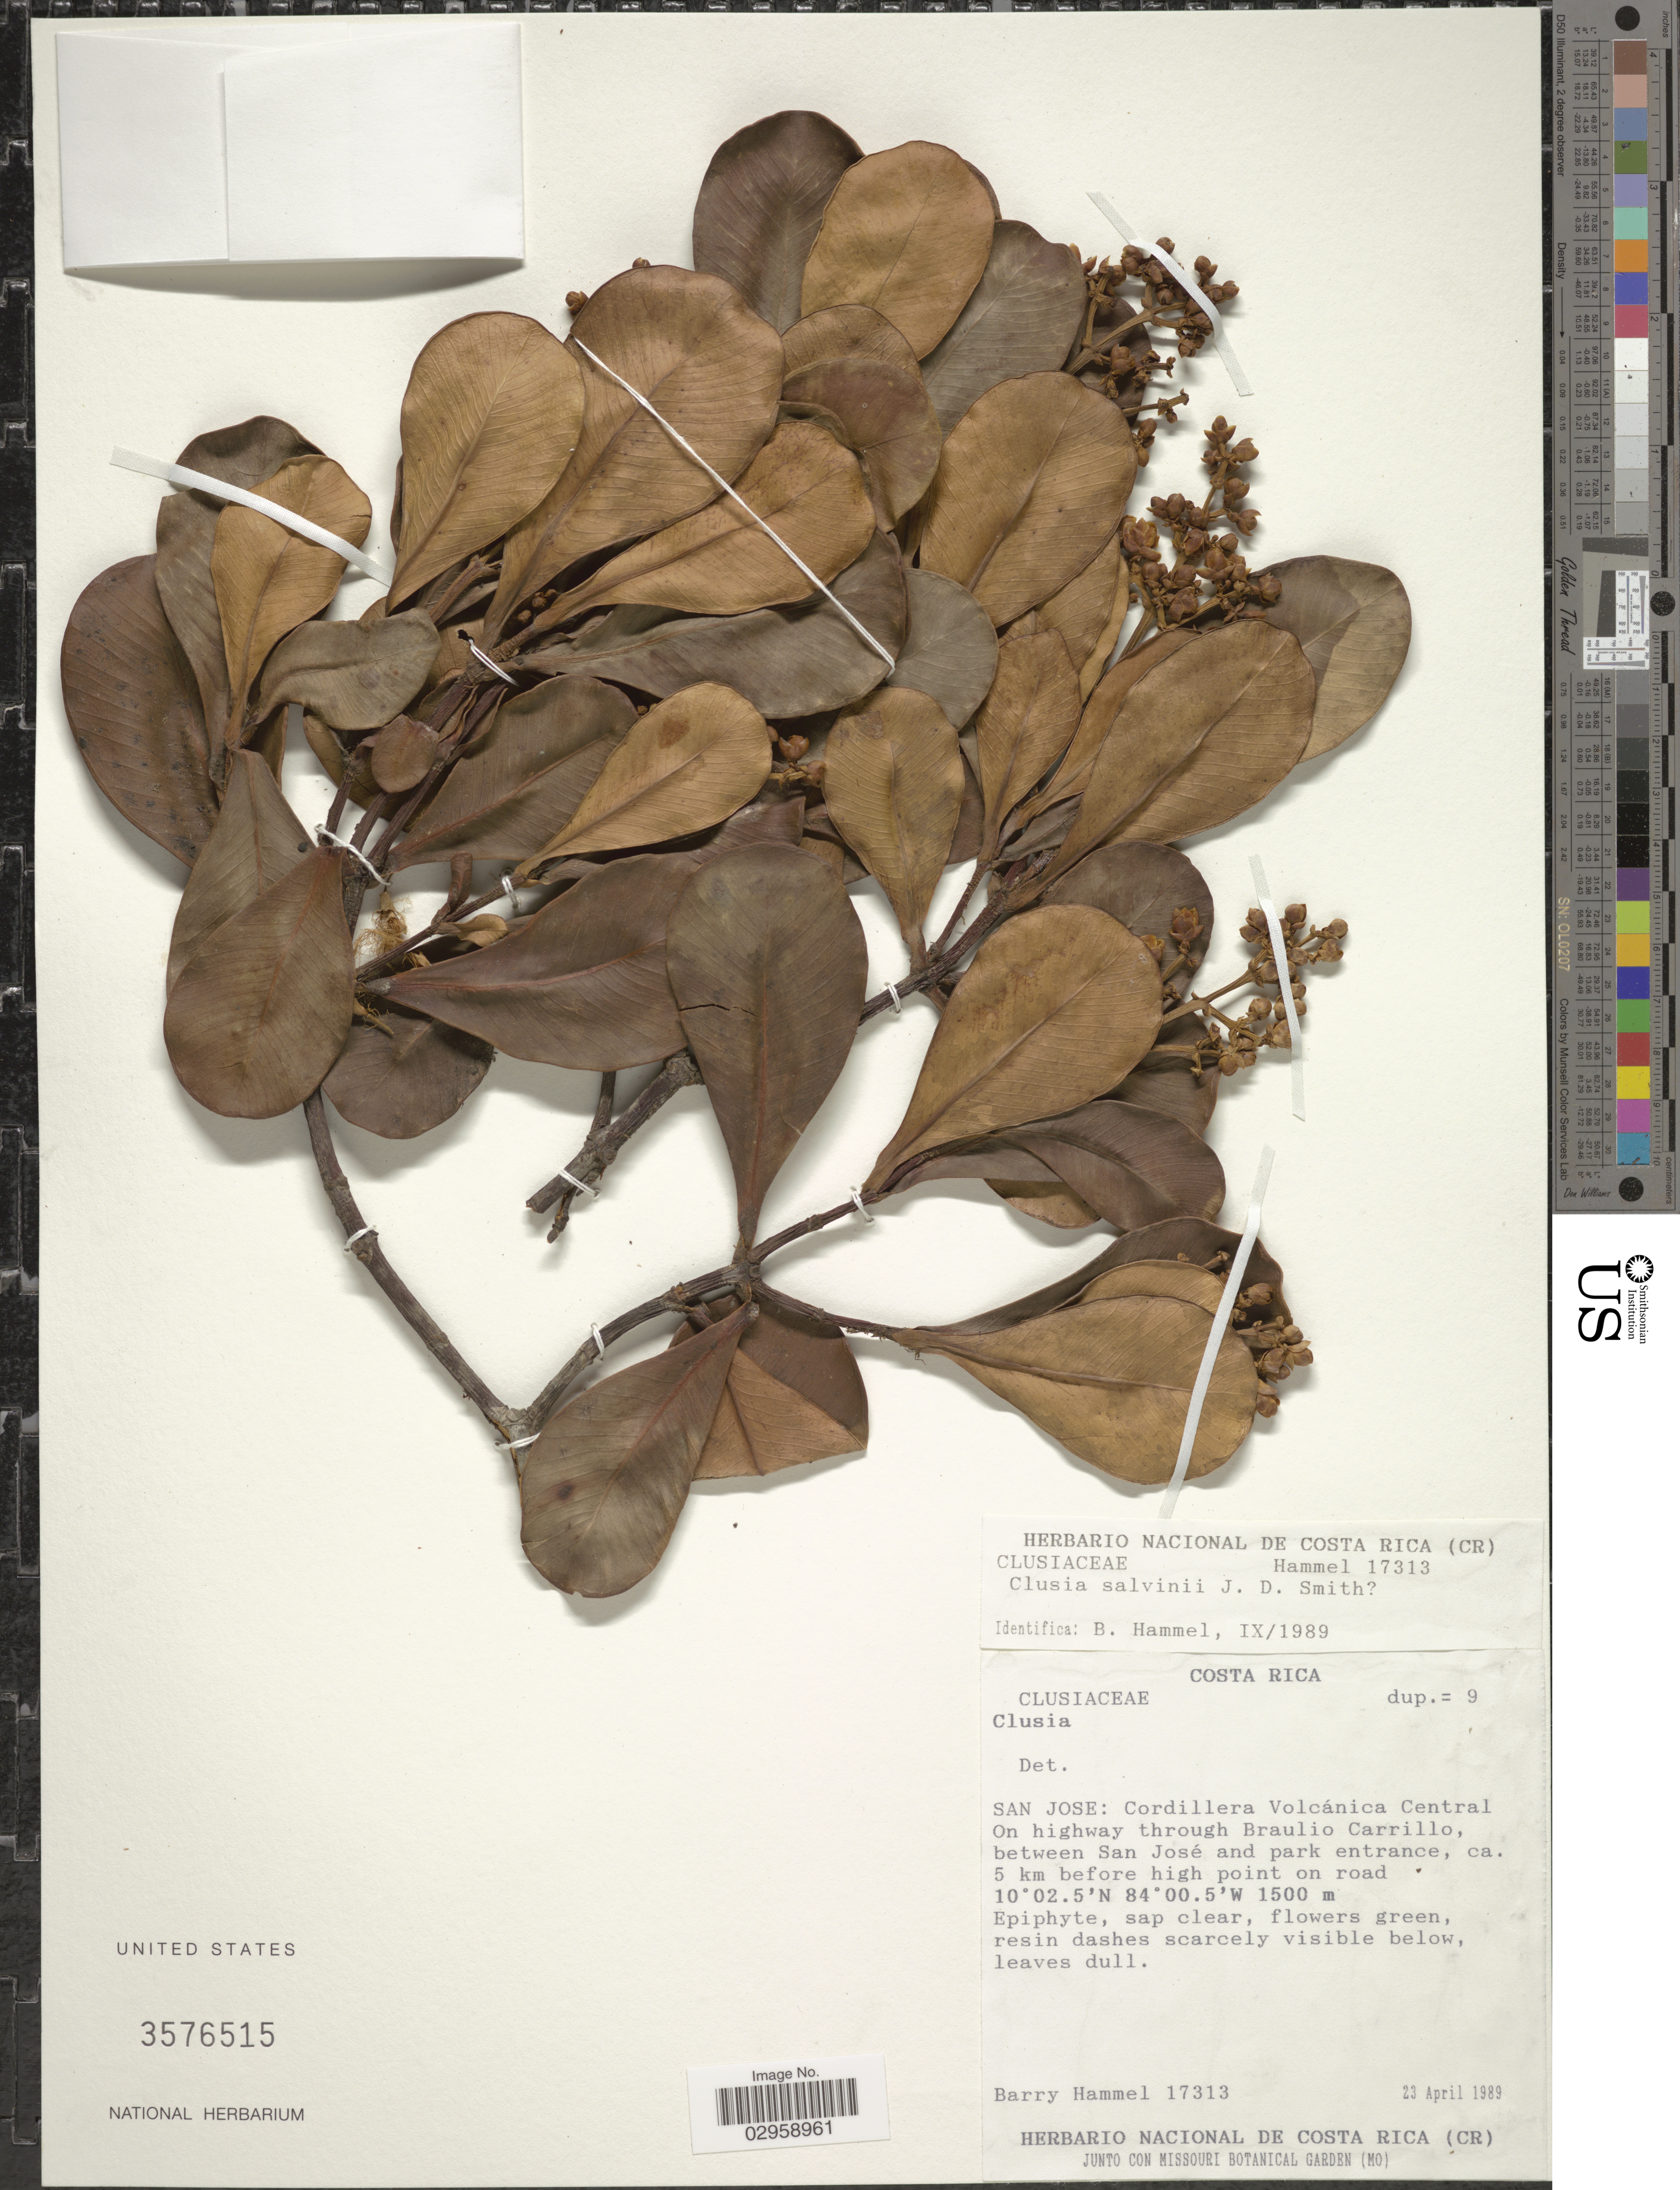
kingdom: Plantae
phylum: Tracheophyta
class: Magnoliopsida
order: Malpighiales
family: Clusiaceae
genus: Clusia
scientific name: Clusia salvinii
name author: Donn. Sm.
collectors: B. Hammel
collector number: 17313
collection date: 1989-04-23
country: Costa Rica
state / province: San José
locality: Cordillera Volcánica Central, On highway through Braulio Carrillo, between San José and park entrance, ca. 5 km before high point on road.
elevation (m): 1500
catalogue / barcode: US 3576515